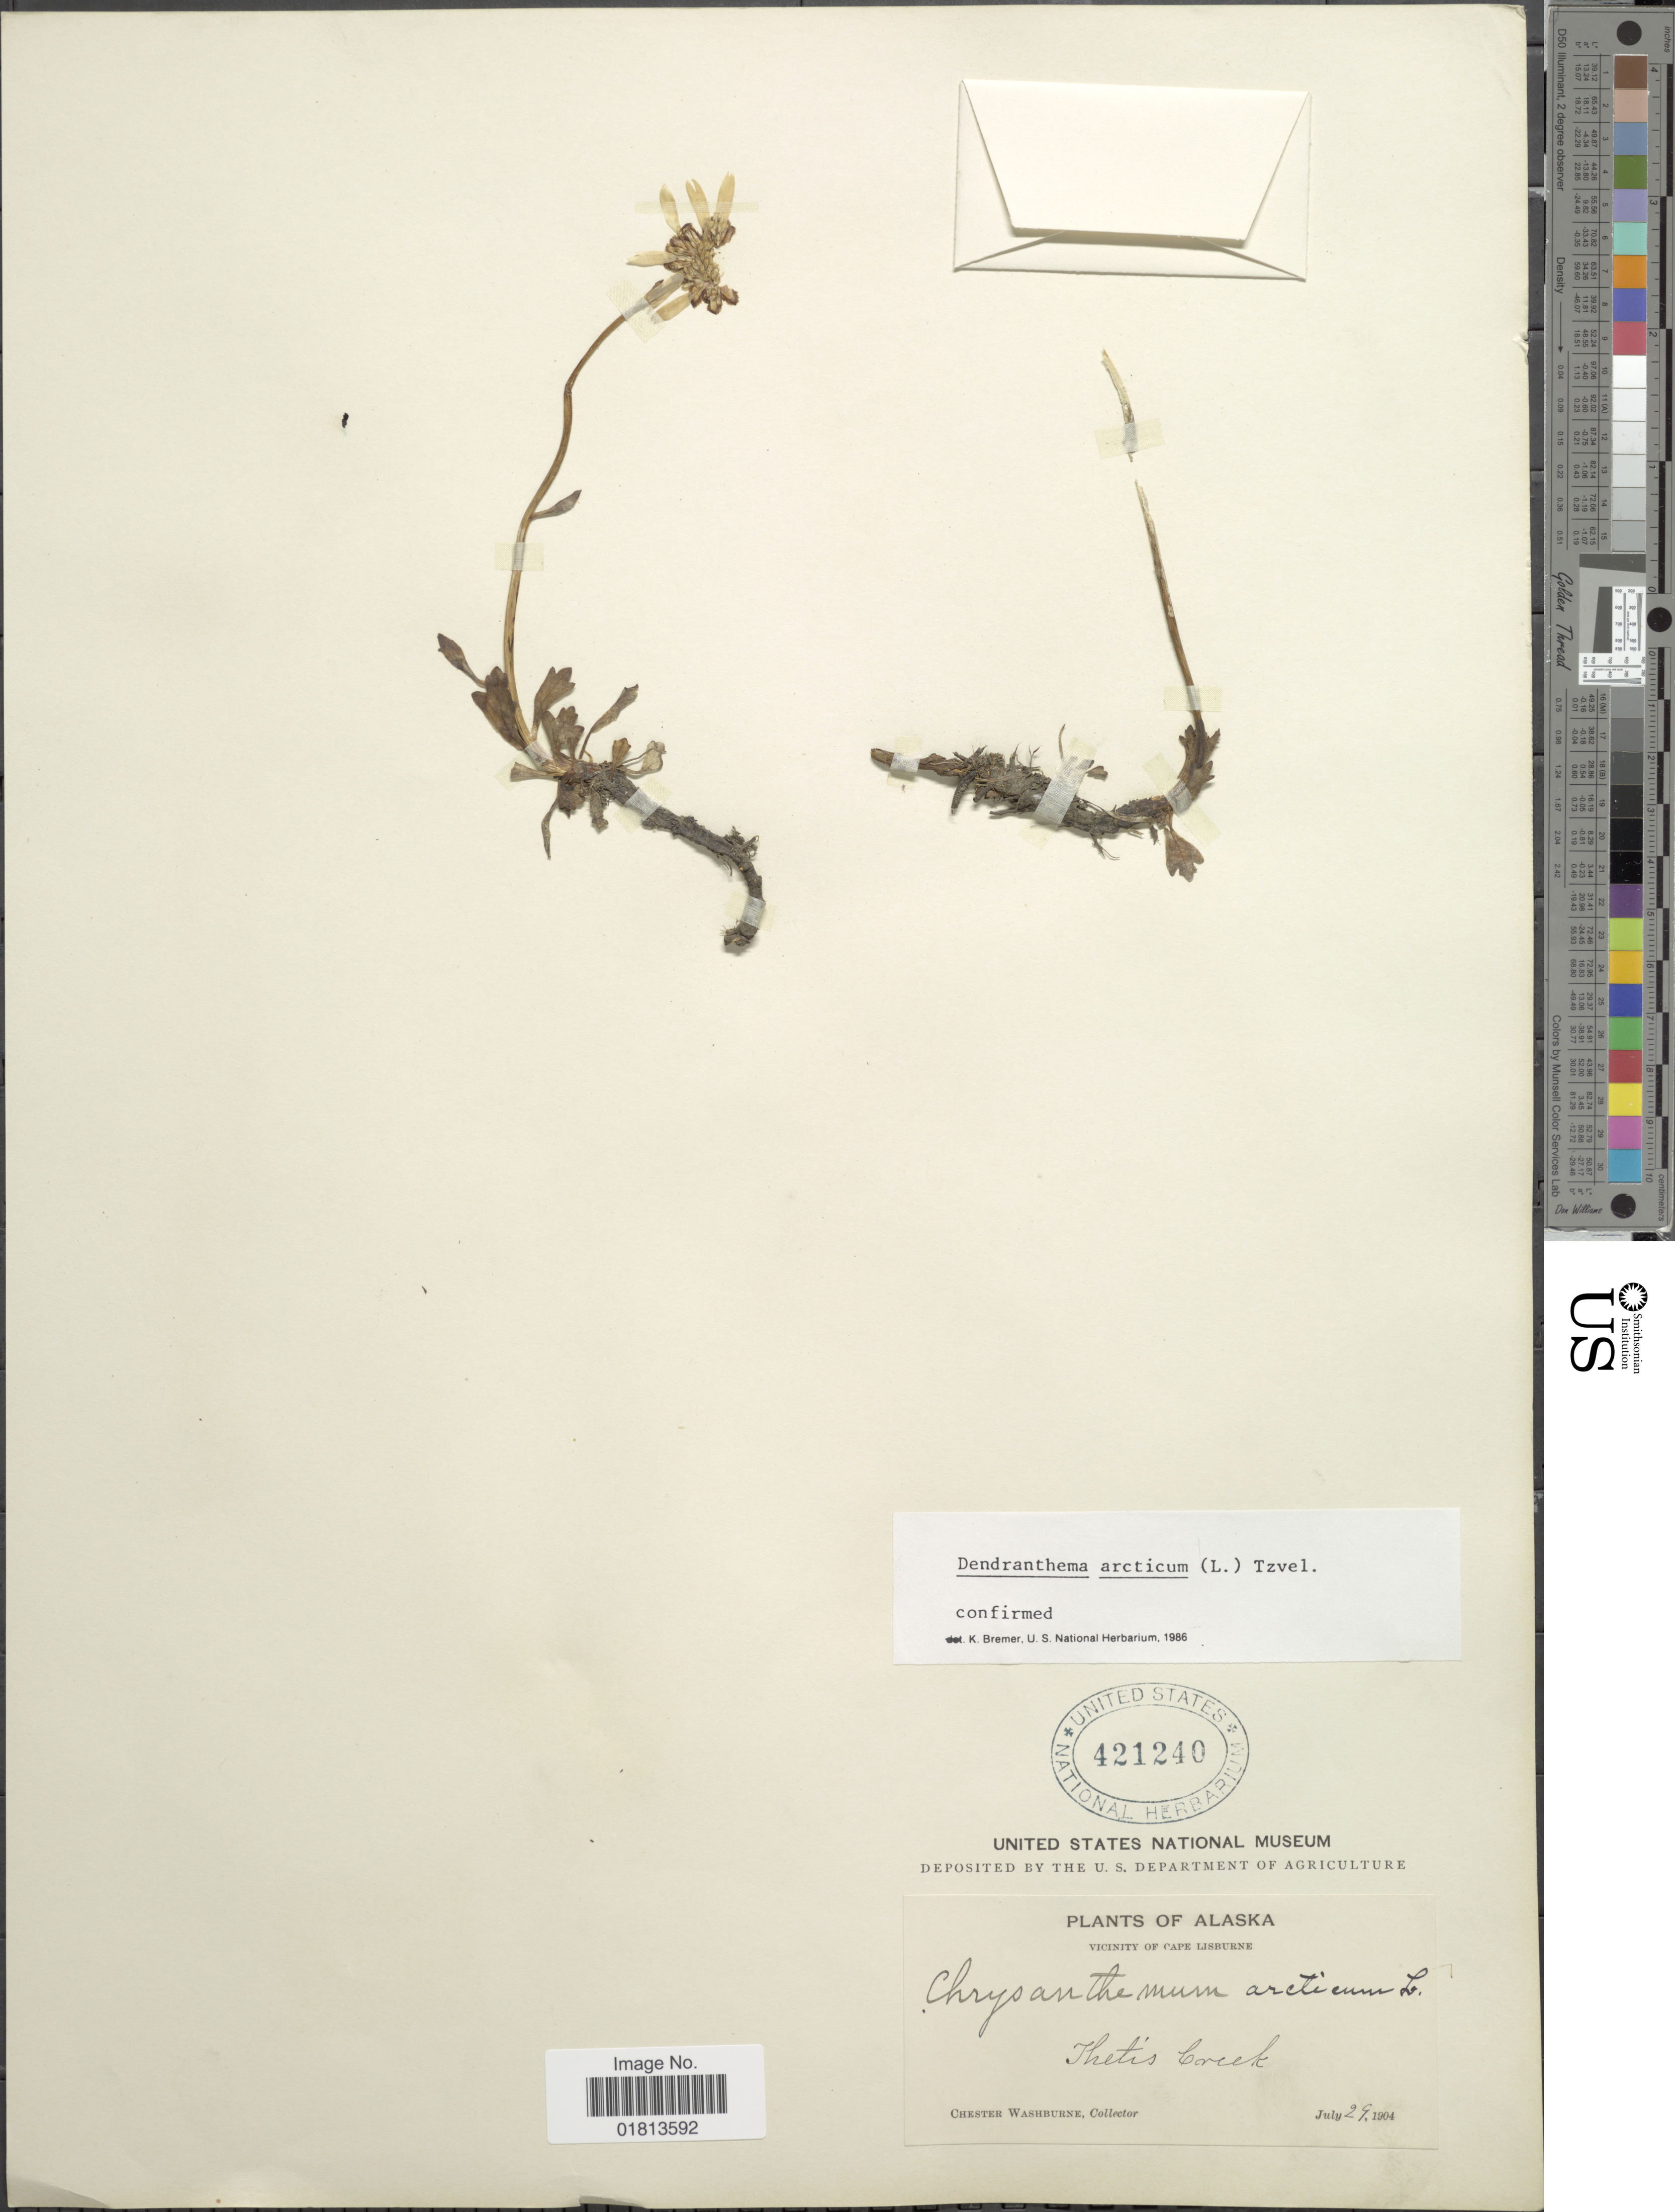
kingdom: Plantae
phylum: Tracheophyta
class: Magnoliopsida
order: Asterales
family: Asteraceae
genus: Dendranthema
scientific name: Dendranthema arcticum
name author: (L.) Tzvelev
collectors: C. Washburne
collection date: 1904-07-29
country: United States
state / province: Alaska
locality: Vicinity of Cape Province, Thetis Creek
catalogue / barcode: US 421240